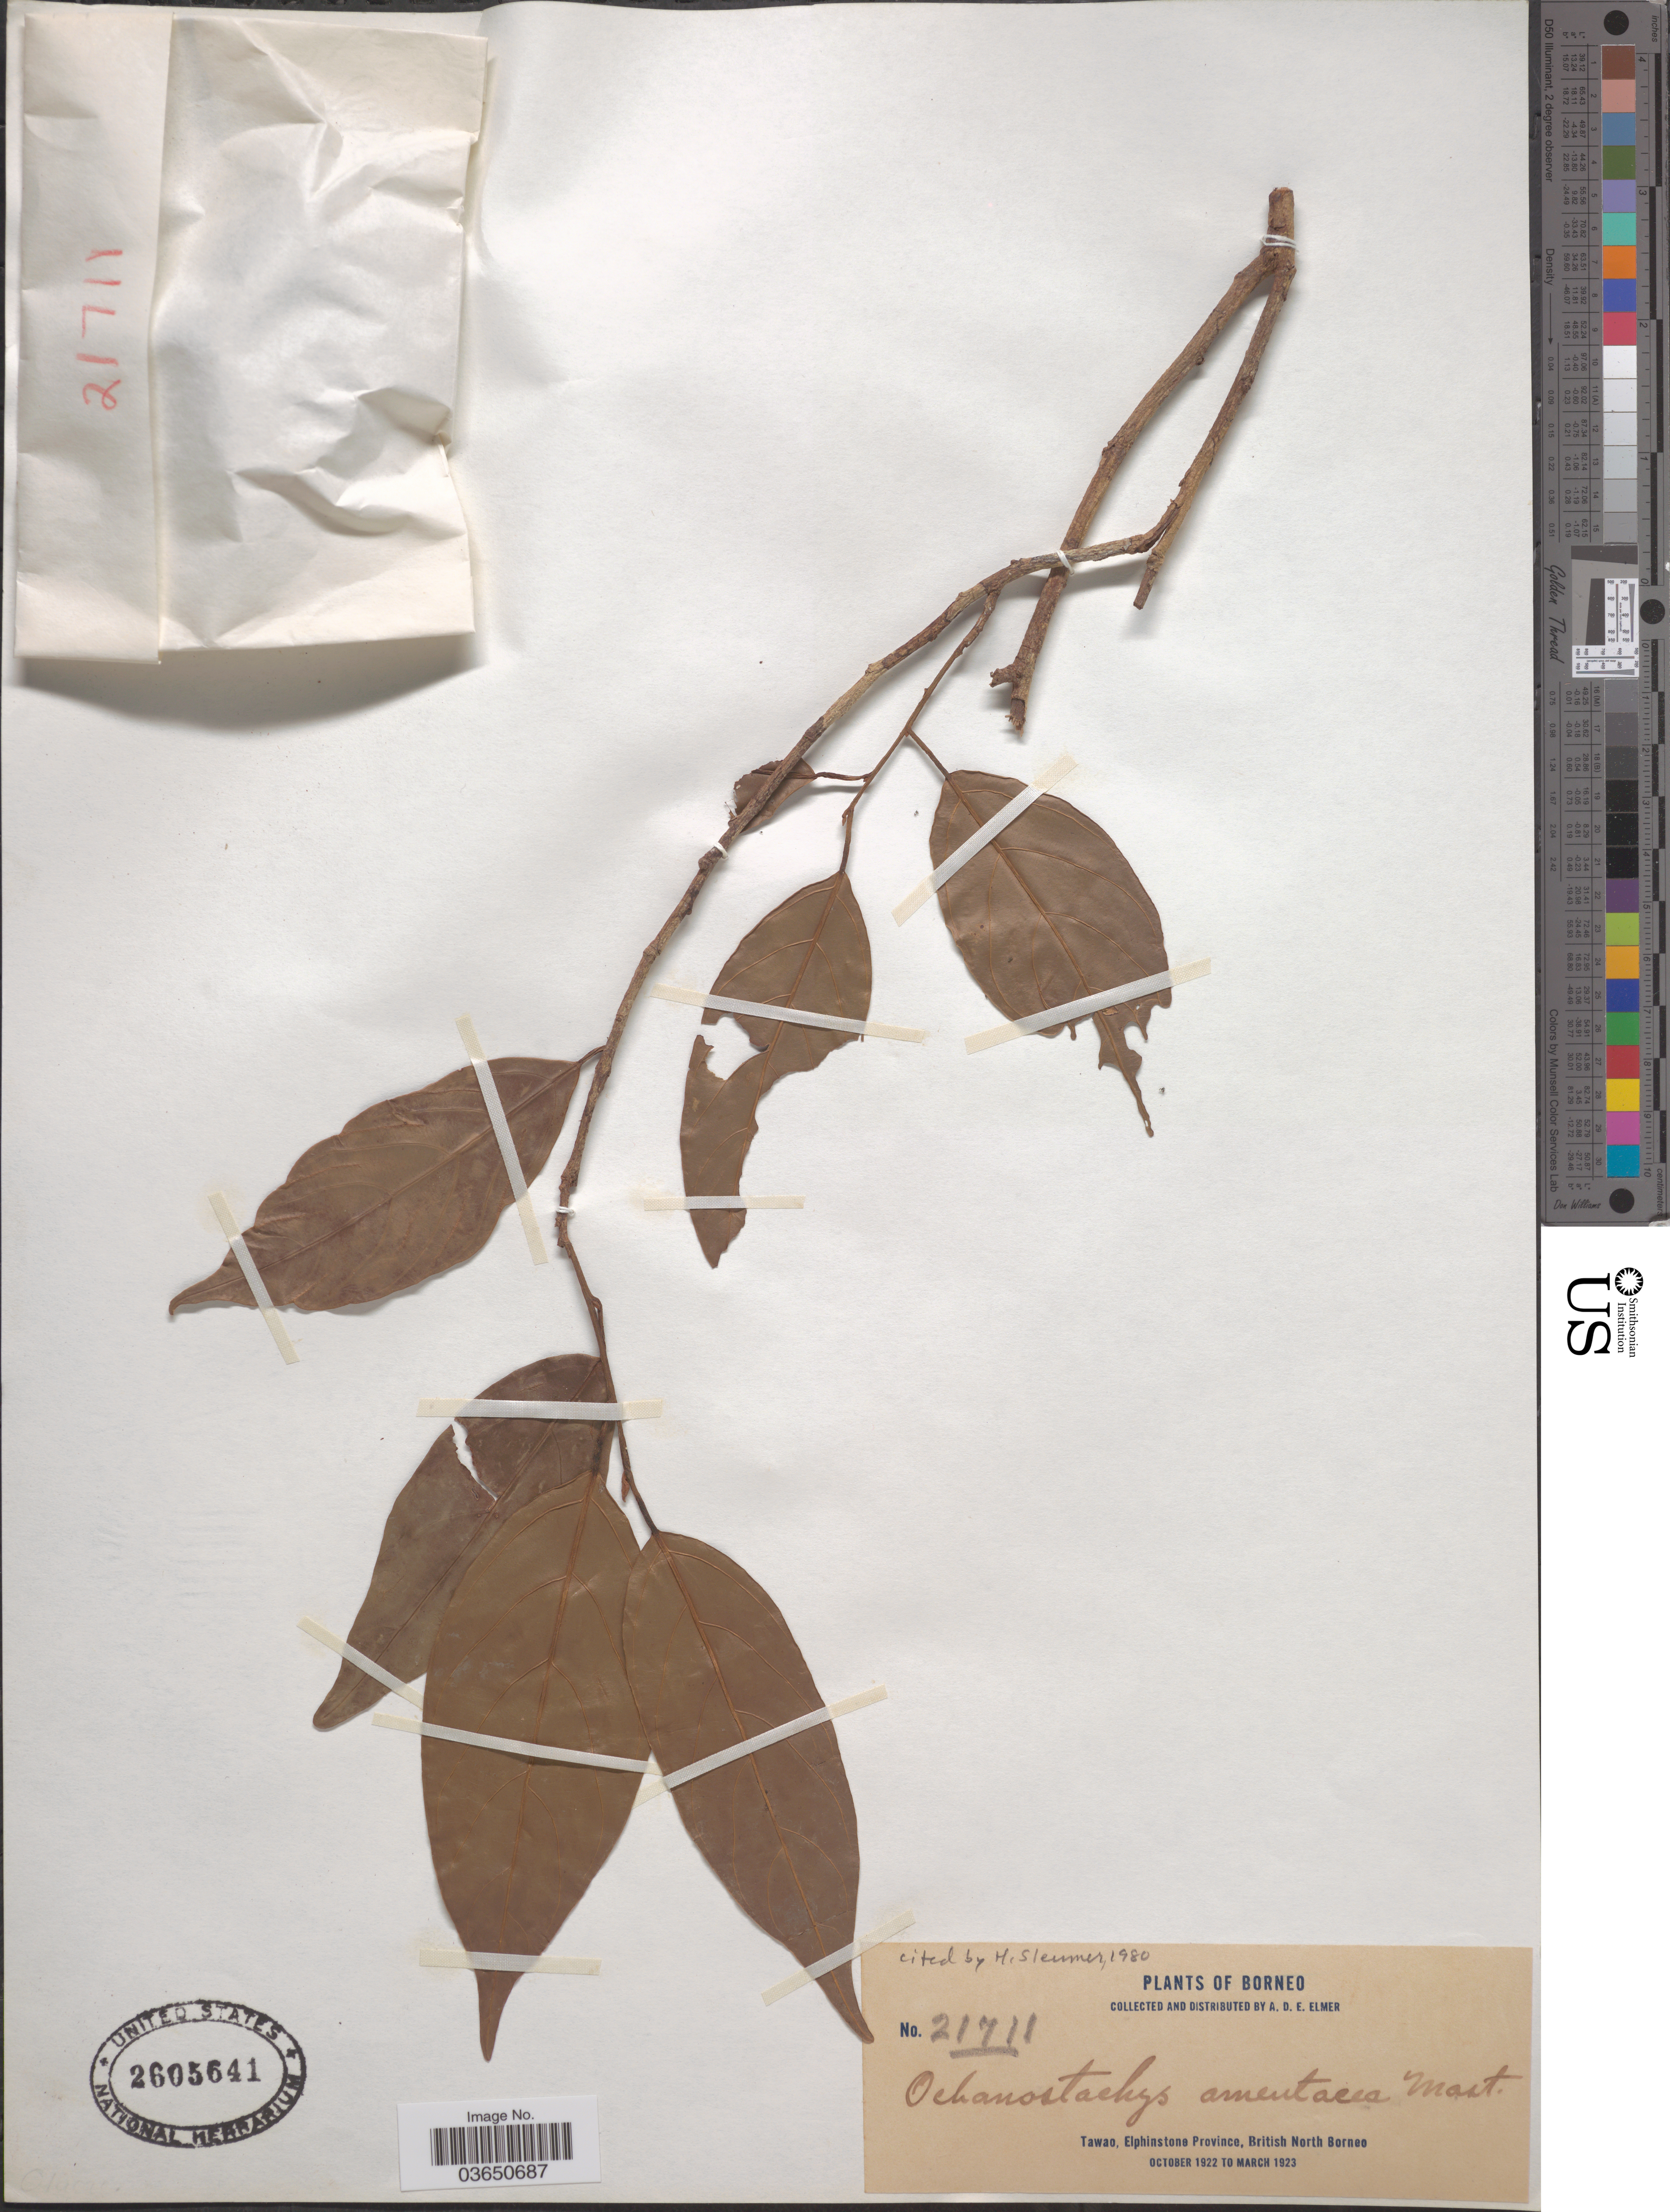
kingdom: Plantae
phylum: Tracheophyta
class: Magnoliopsida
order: Santalales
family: Coulaceae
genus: Ochanostachys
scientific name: Ochanostachys amentacea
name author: Mast.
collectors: A. D. E. Elmer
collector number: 21711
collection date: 1922-10/1923-03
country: Malaysia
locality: Borneo. Tawao, Elphinstone Province, British North Borneo.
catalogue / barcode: US 2605641